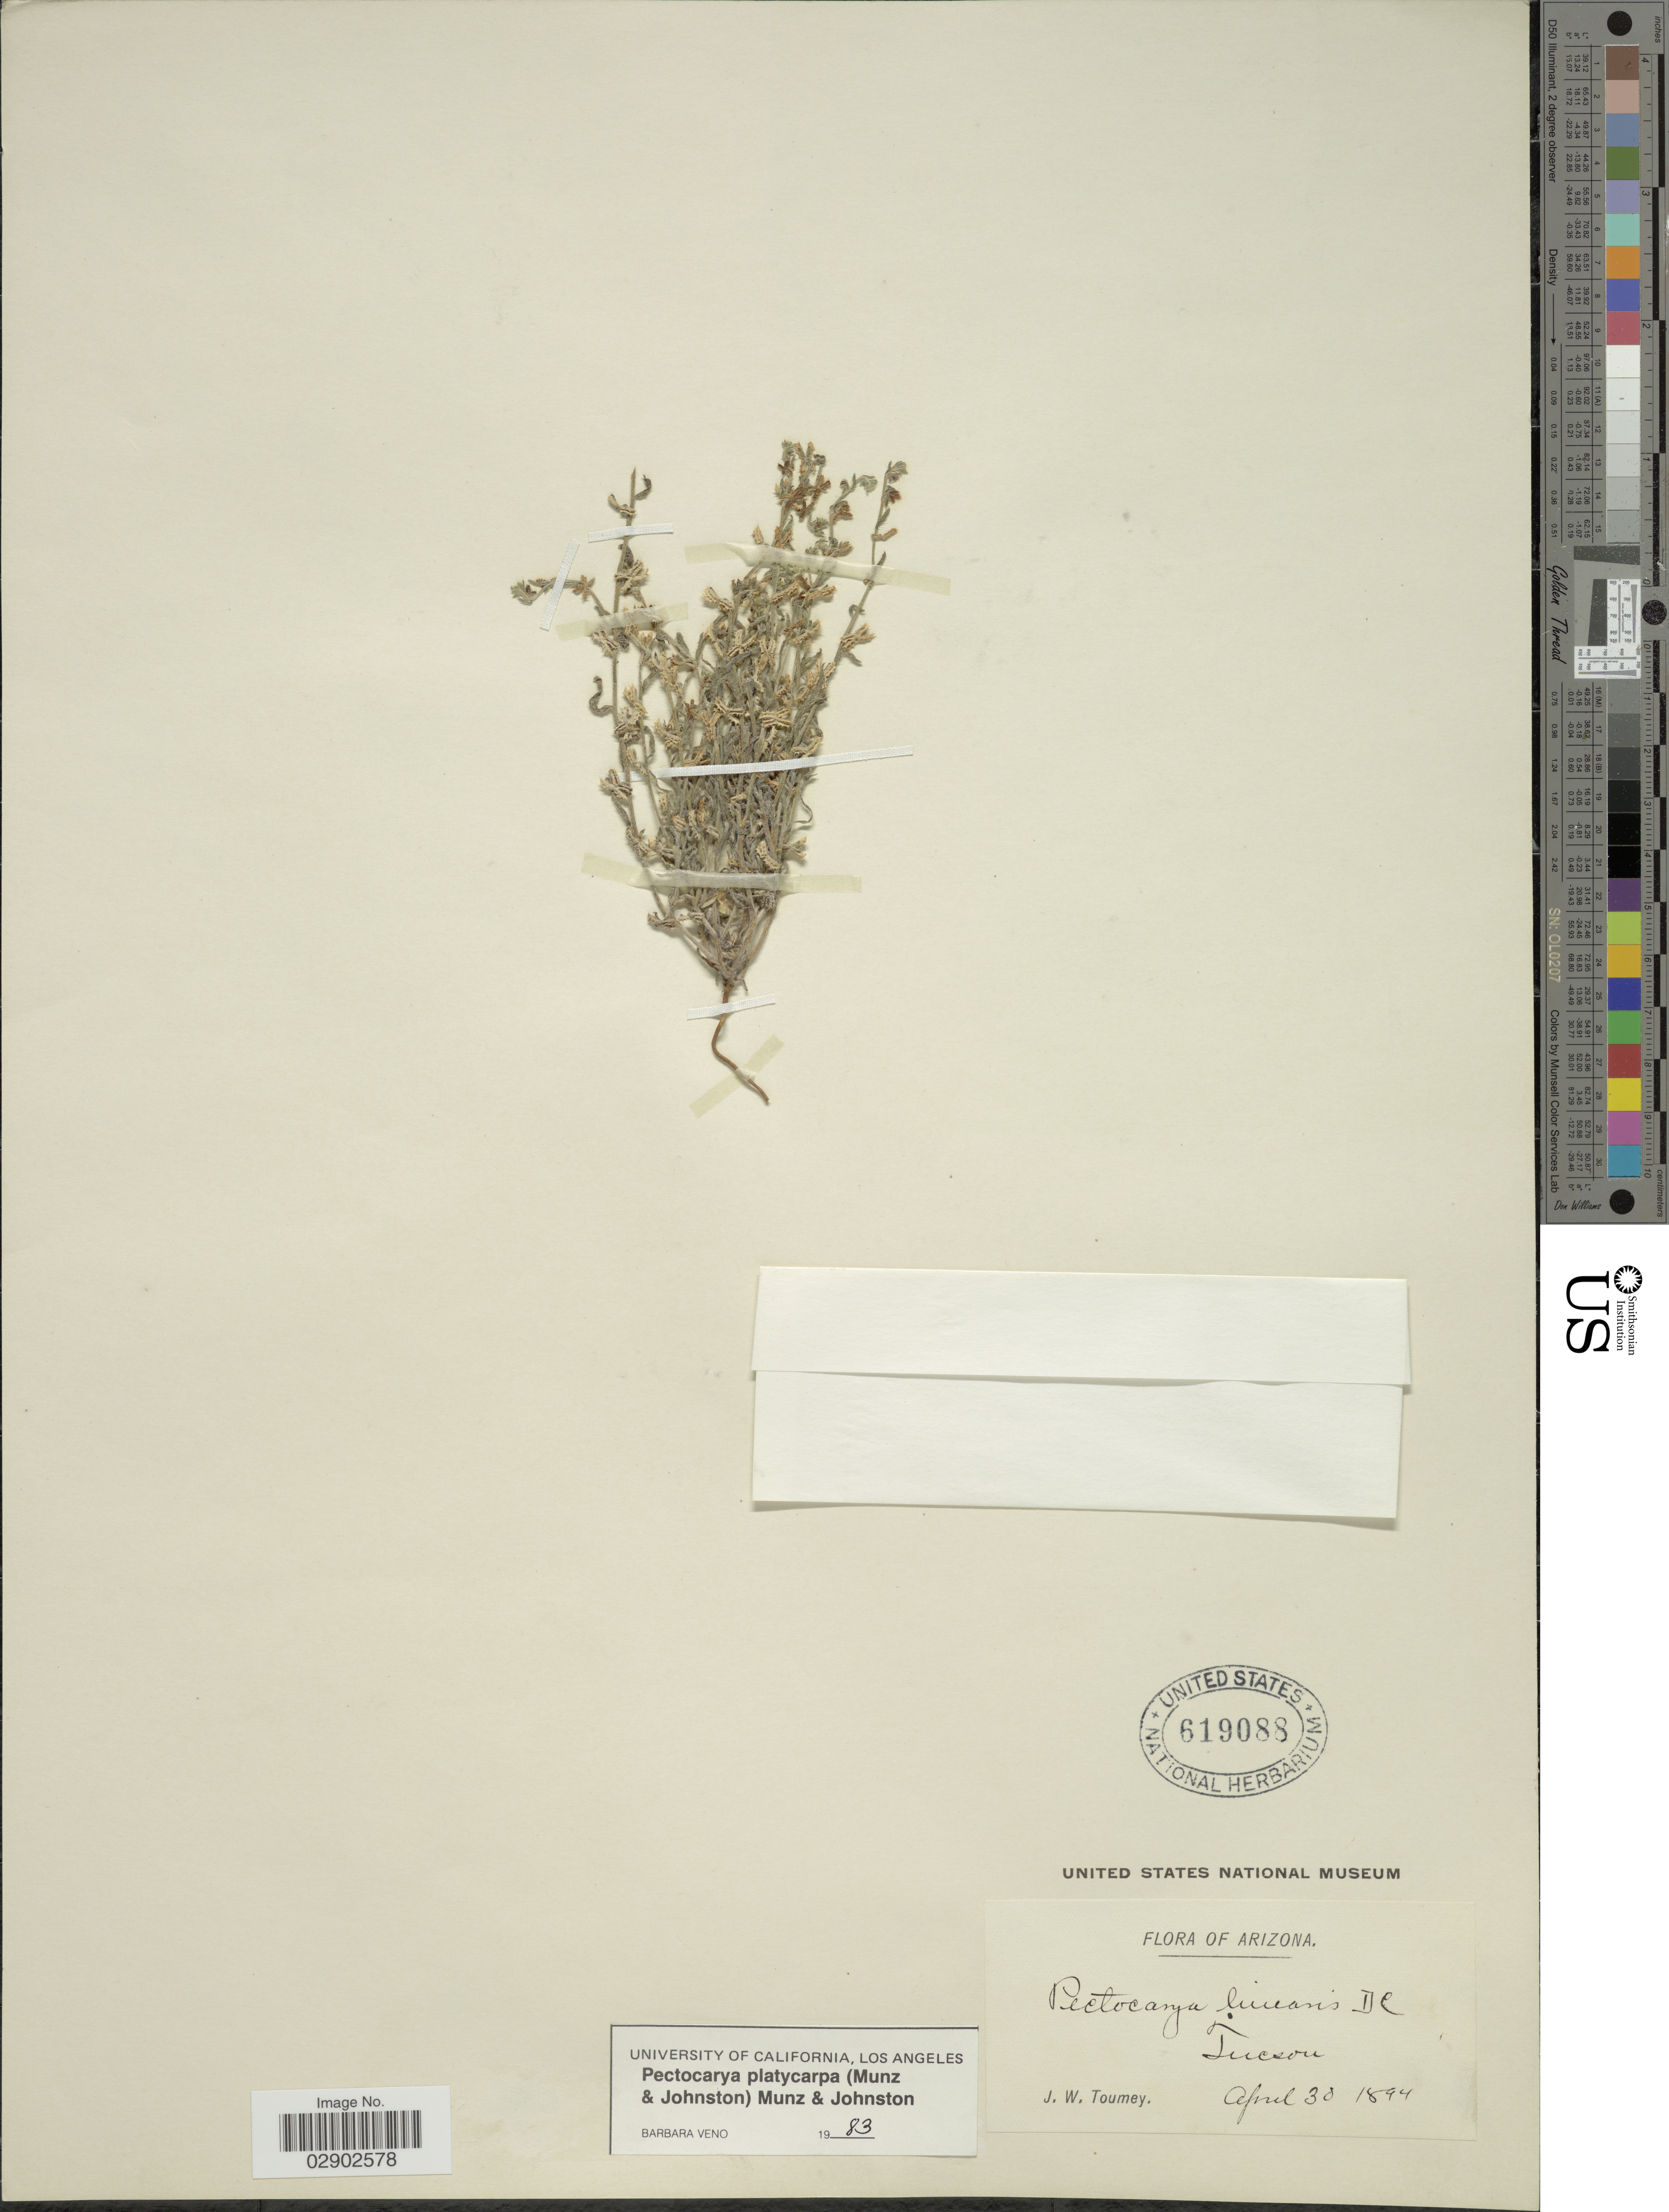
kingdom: Plantae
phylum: Tracheophyta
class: Magnoliopsida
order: Boraginales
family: Boraginaceae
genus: Pectocarya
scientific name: Pectocarya linearis var. platycarpa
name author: (Munz & I.M. Johnst.) Cronq.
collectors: J. W. Toumey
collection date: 1894-04-30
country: United States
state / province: Arizona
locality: Tucson.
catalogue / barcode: US 619088